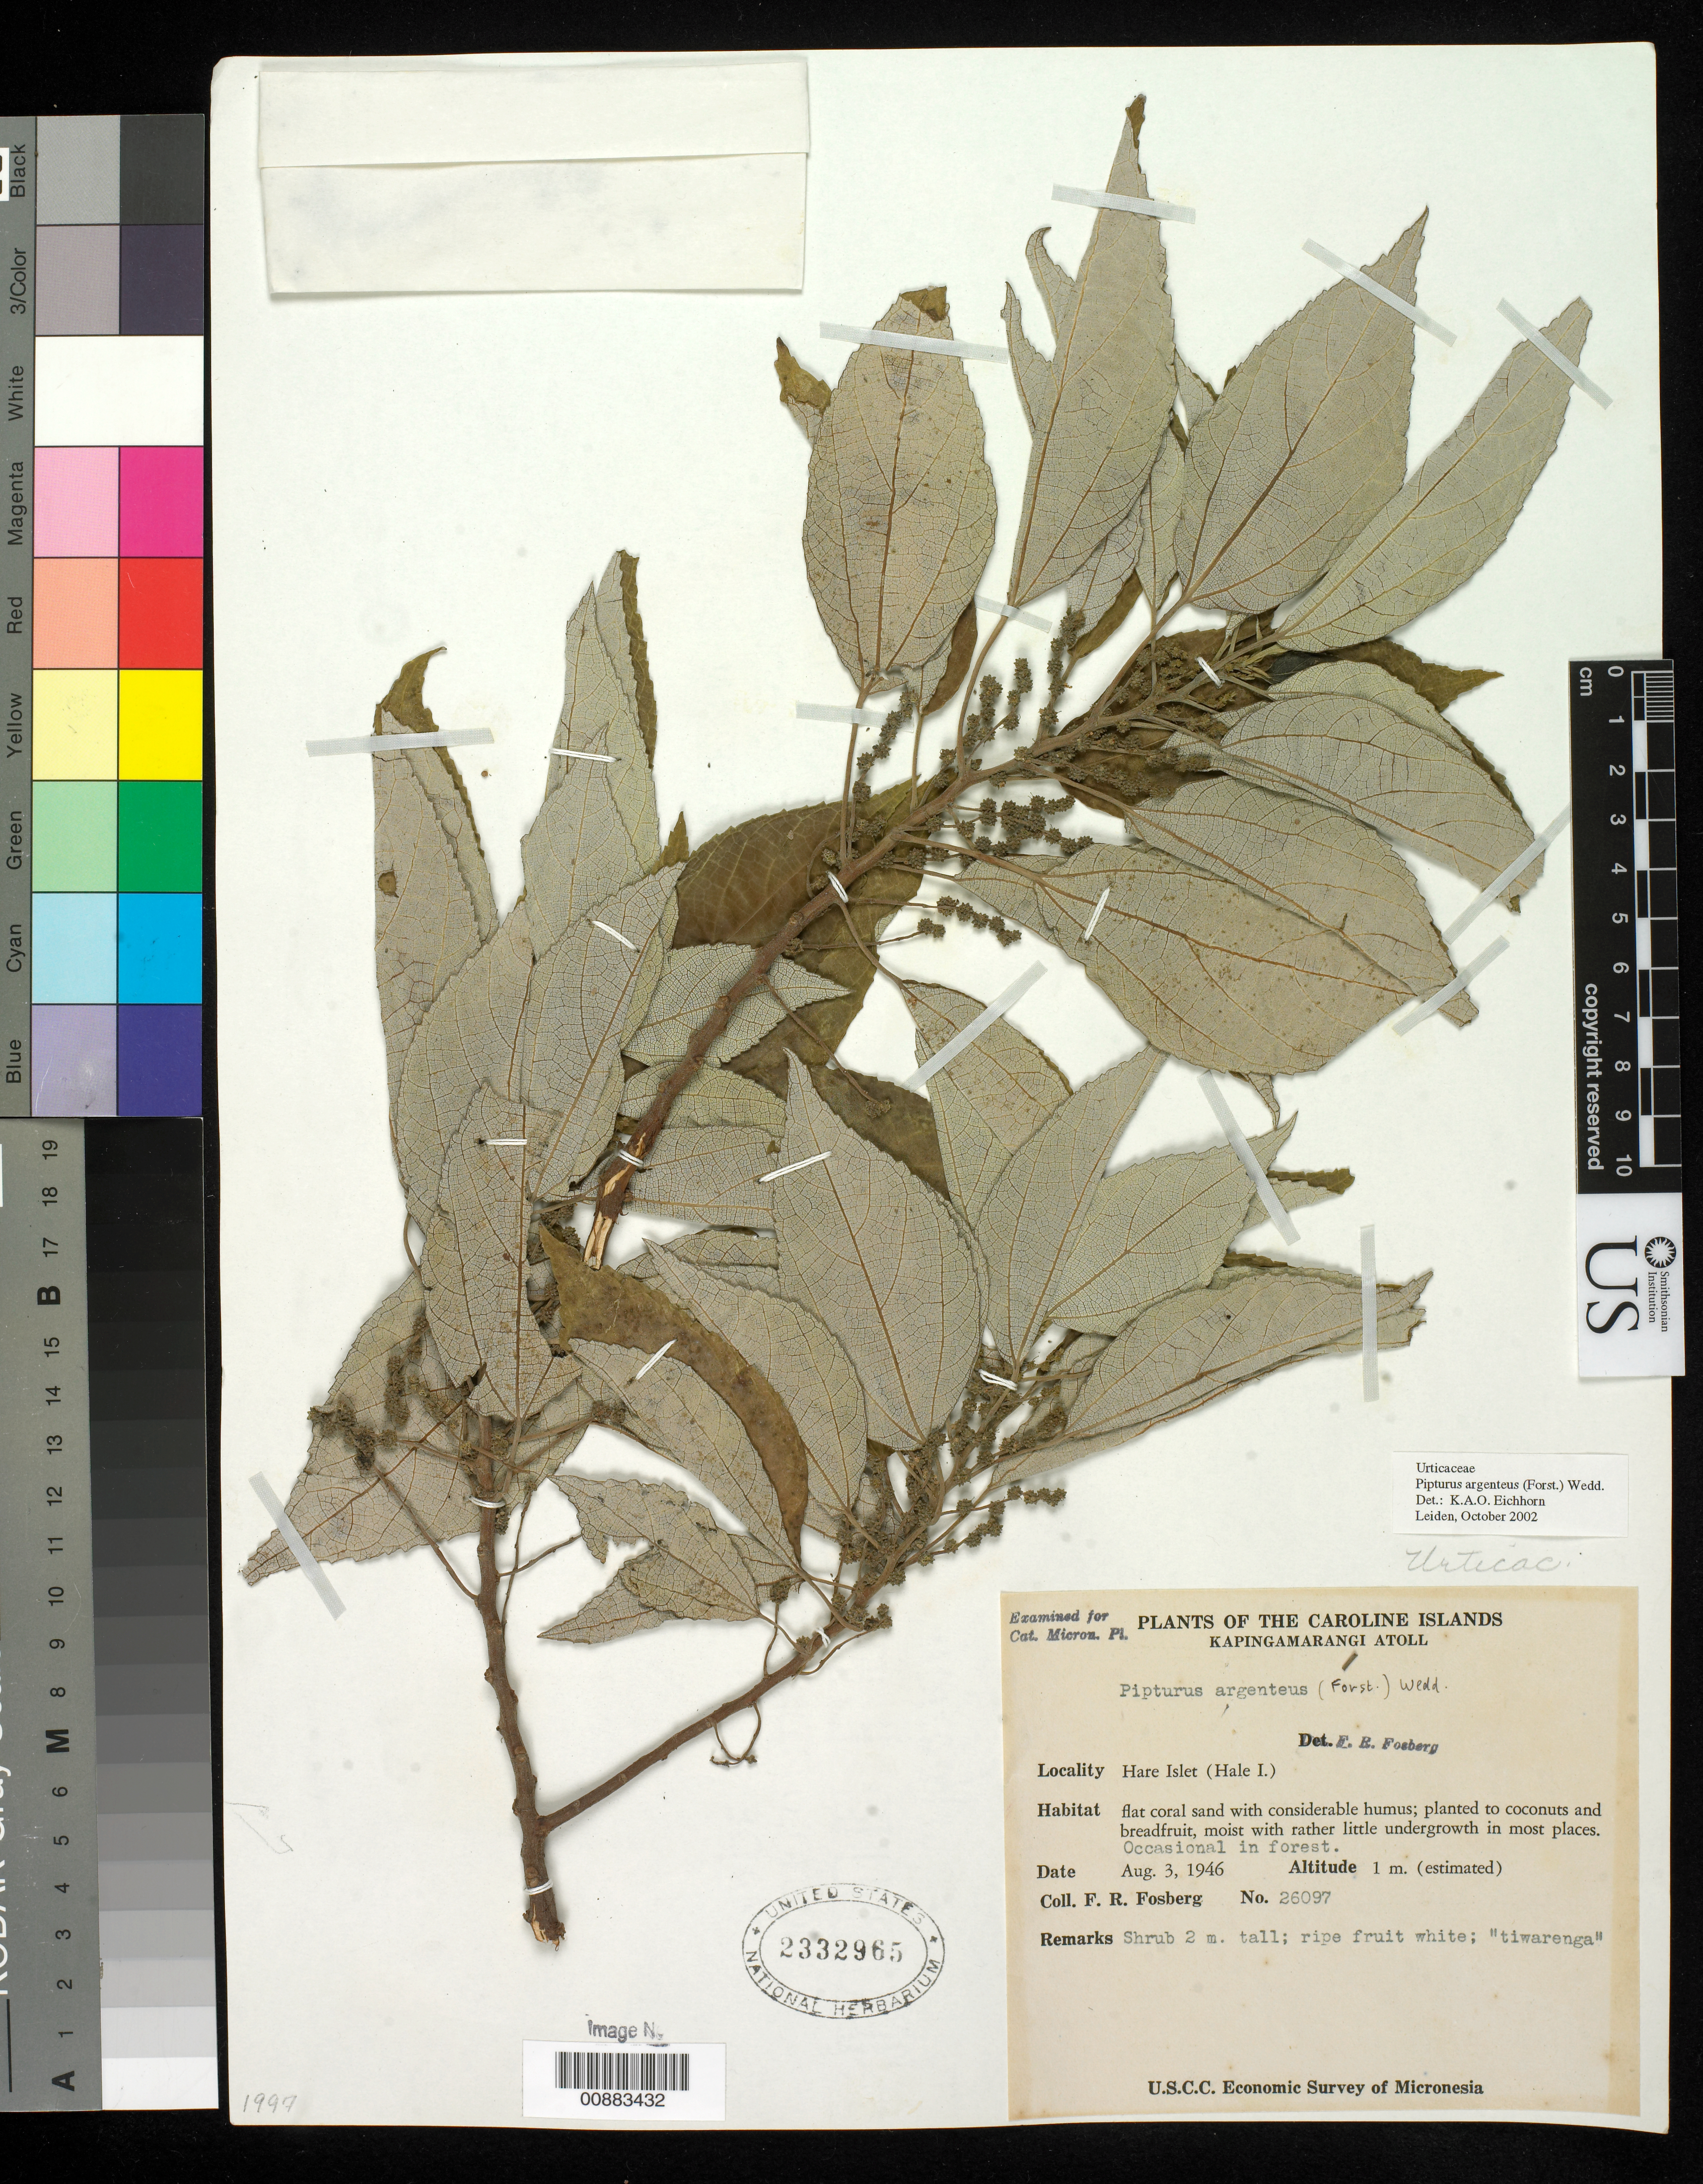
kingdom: Plantae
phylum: Tracheophyta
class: Magnoliopsida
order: Rosales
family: Urticaceae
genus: Pipturus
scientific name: Pipturus argenteus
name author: (G. Forst.) Wedd.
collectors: F. R. Fosberg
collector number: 26097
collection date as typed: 03 Aug 1946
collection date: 1946-08-03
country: Micronesia, Federated States of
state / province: Pohnpei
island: Kapingamarangi Atoll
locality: Hare Islet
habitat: flat coral sand with considerable humus; planted to coconuts and breadfruit, moist with rather little undergrowth in most places. Occasional in forest.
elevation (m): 1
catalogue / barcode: US 2332965